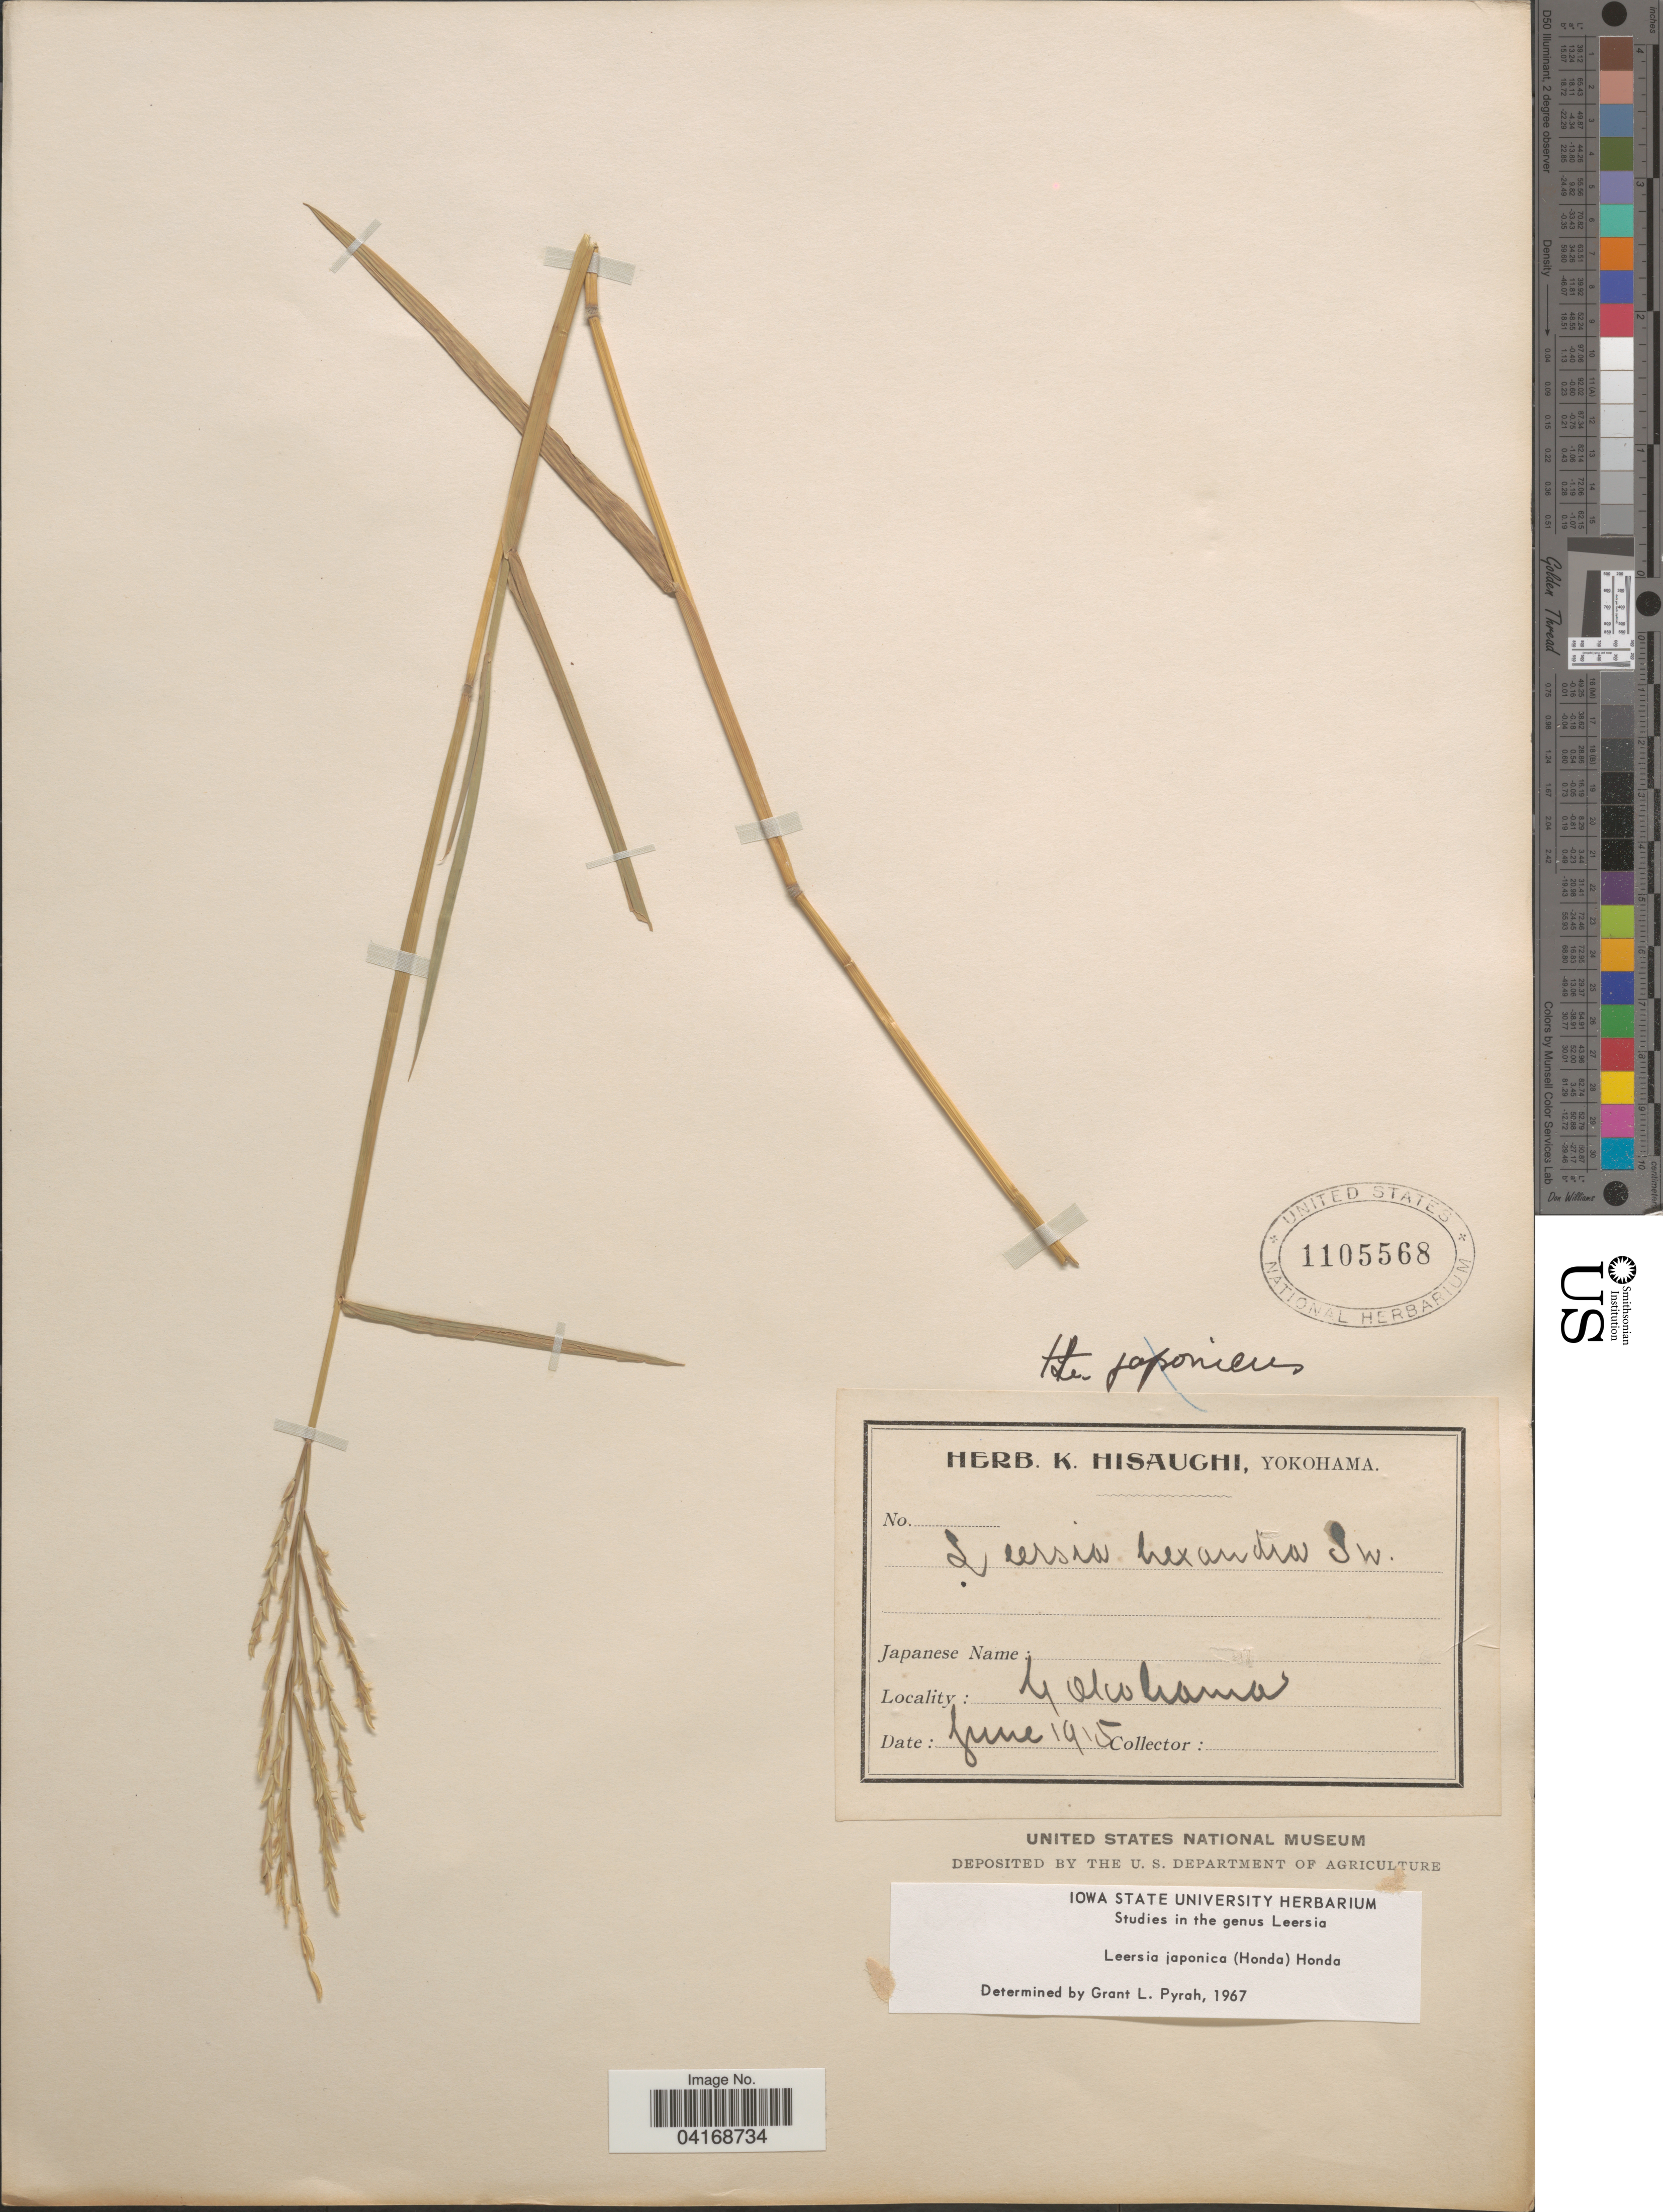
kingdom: Plantae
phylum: Tracheophyta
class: Liliopsida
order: Poales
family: Poaceae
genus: Leersia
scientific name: Leersia japonica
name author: (Makino ex Honda) Honda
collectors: Ex herb. K. Hisaughi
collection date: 1915-06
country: Japan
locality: Yokohama.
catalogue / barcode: US 1105568